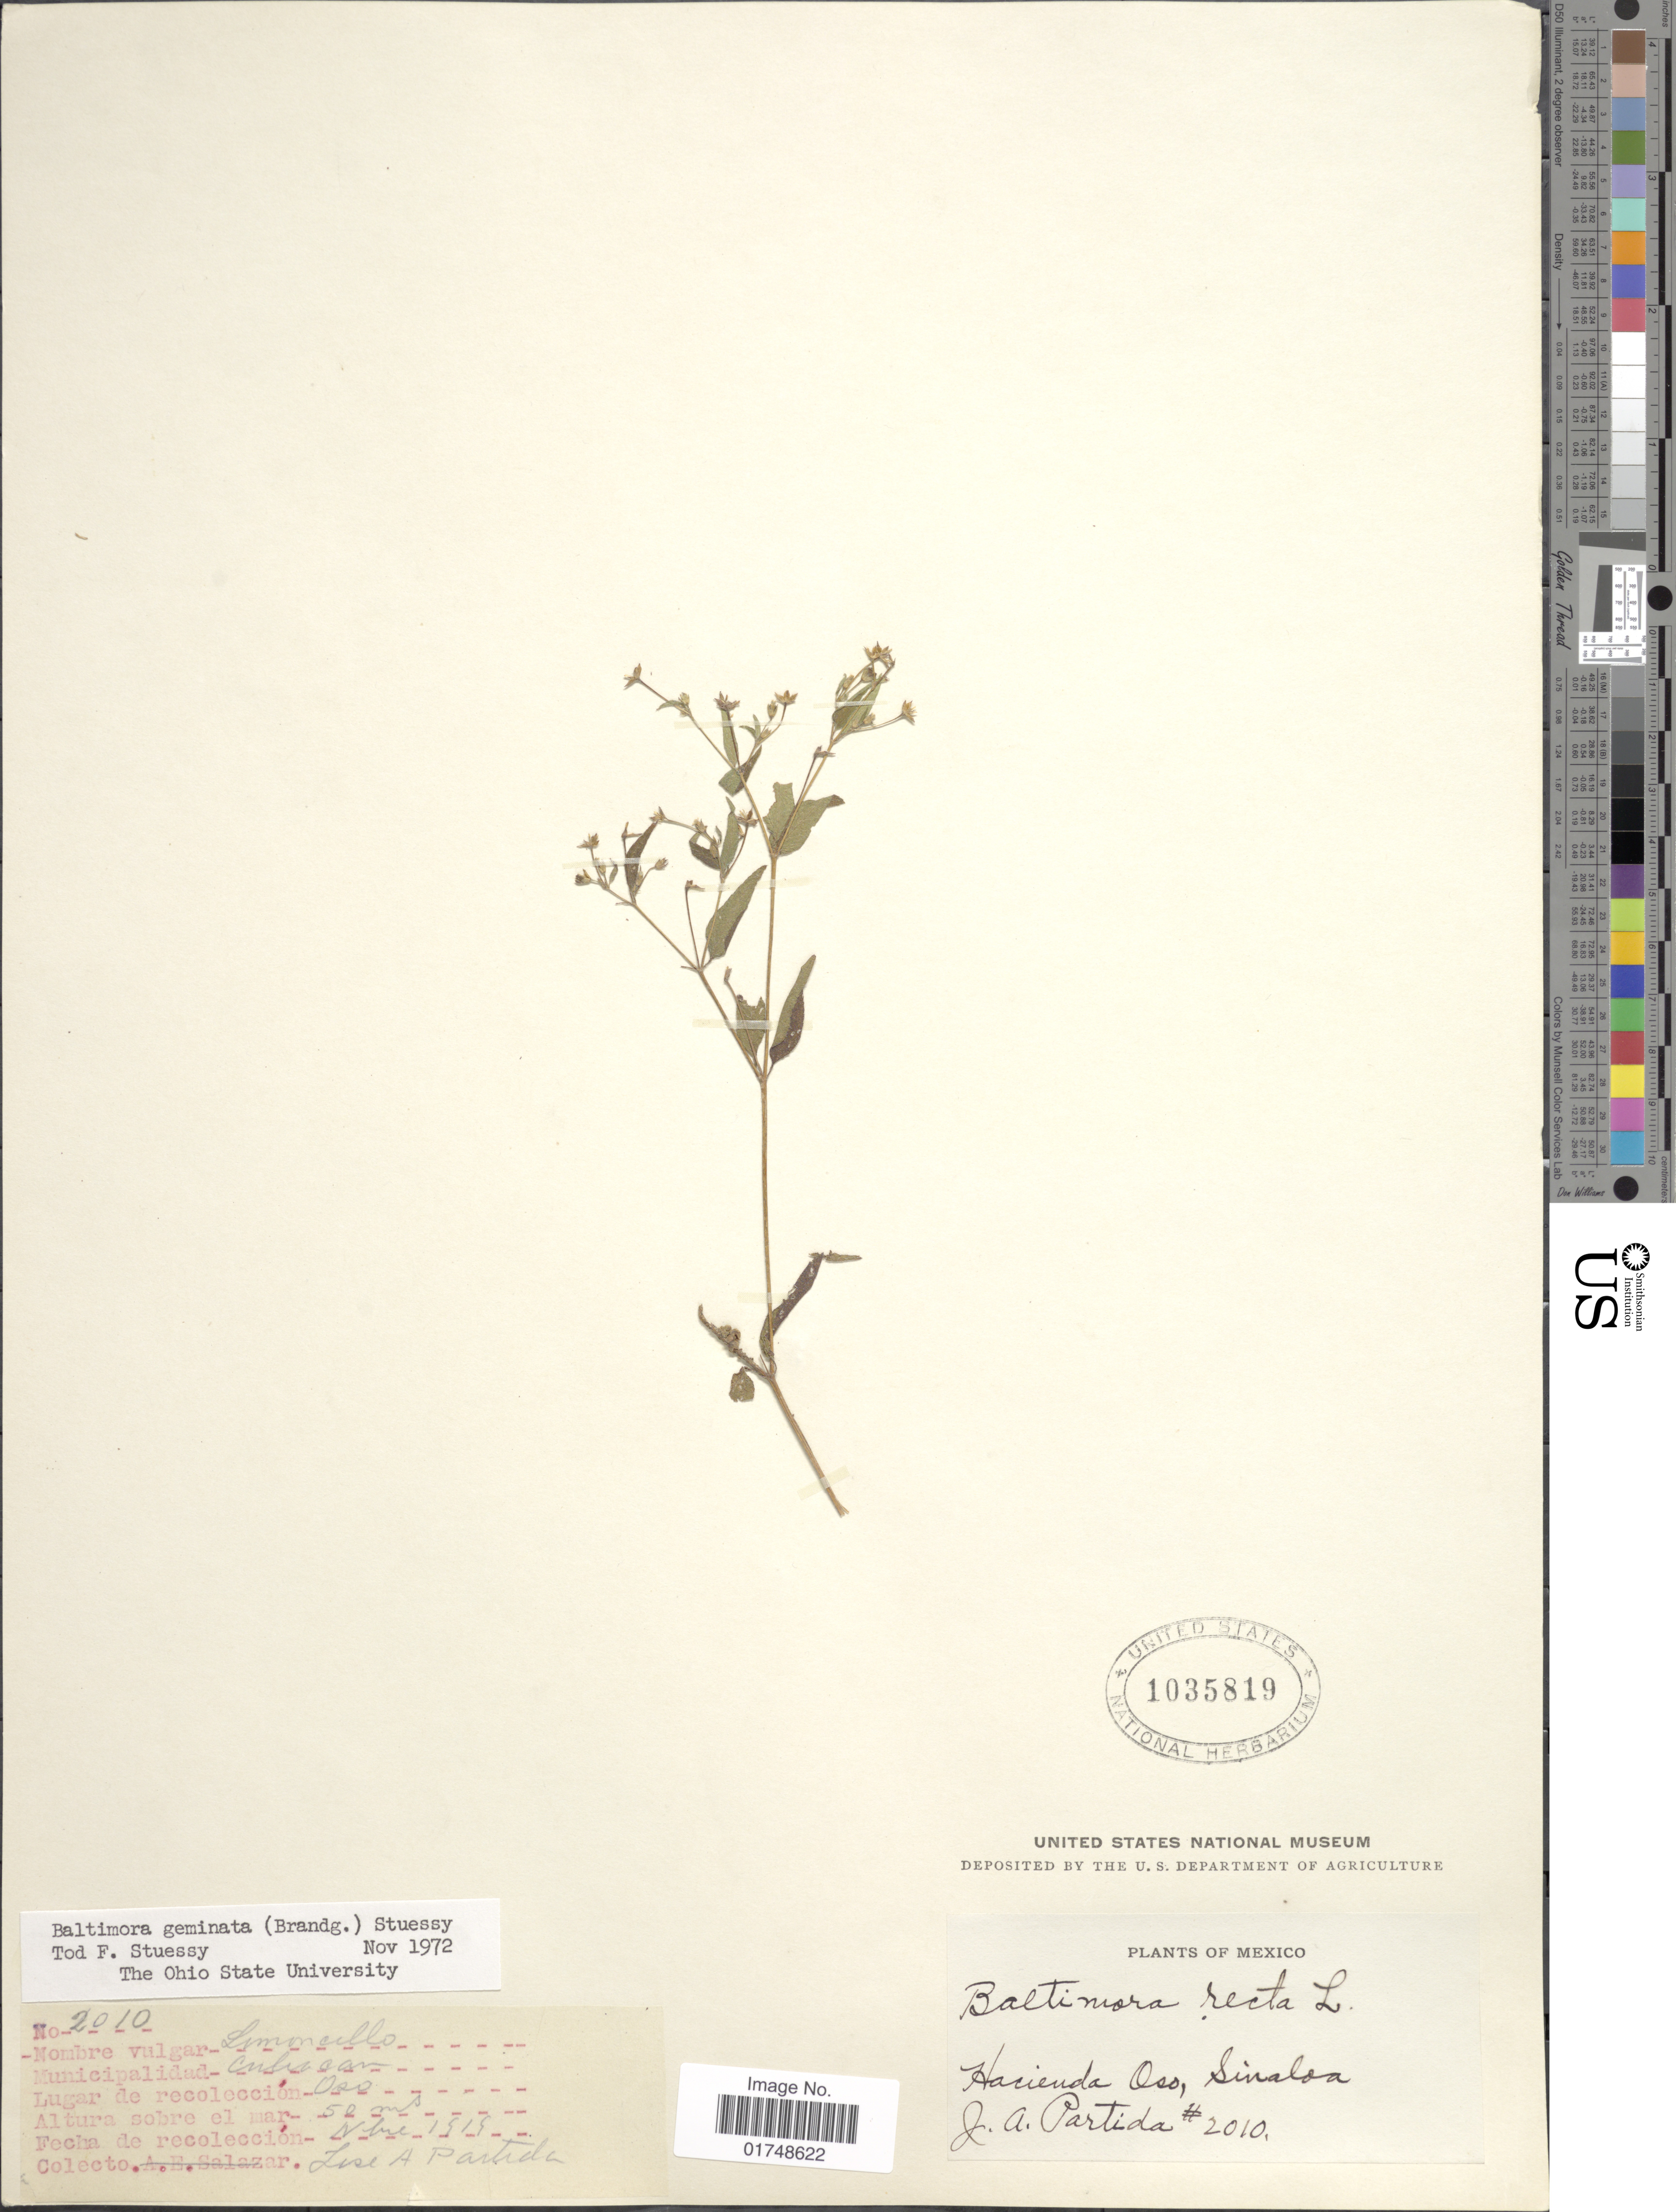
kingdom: Plantae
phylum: Tracheophyta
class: Magnoliopsida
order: Asterales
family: Asteraceae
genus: Baltimora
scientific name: Baltimora geminata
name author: (Brandegee) Stuessy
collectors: J. Partida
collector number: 20140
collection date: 1915-11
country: Mexico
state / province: Sinaloa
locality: Hacienda Oso, Sinaloa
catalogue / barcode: US 1035819